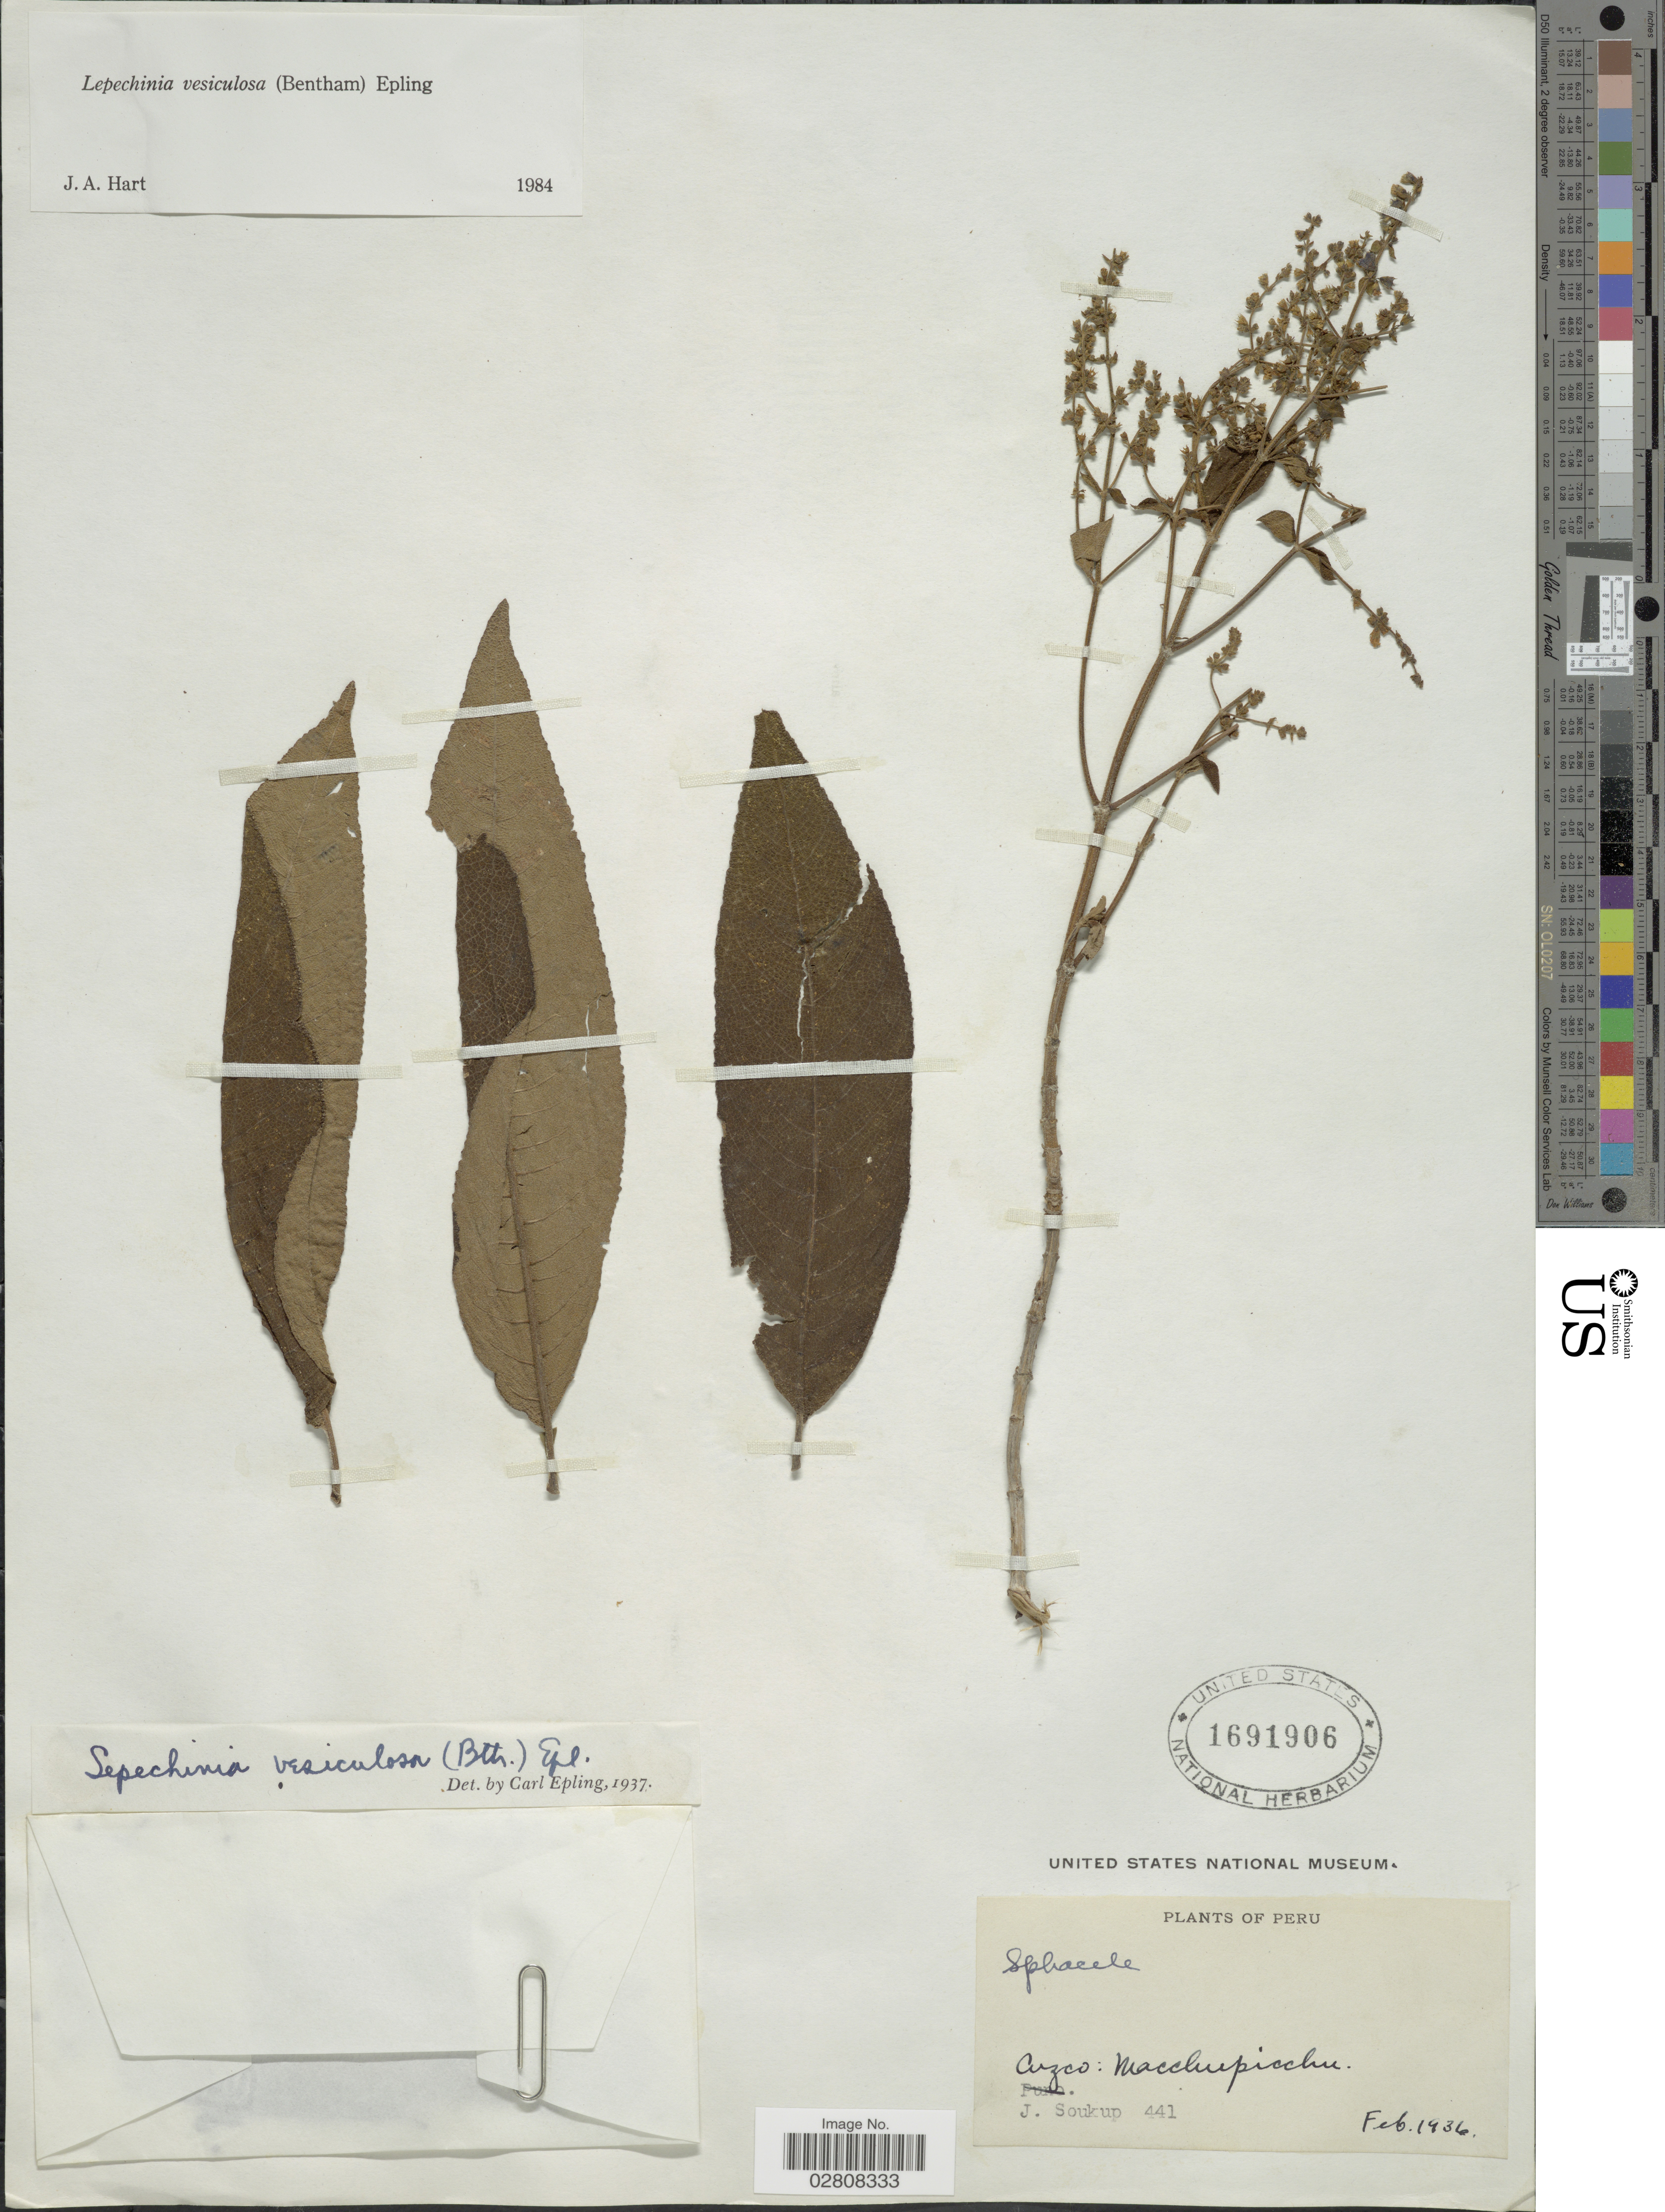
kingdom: Plantae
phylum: Tracheophyta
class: Magnoliopsida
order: Lamiales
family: Lamiaceae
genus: Lepechinia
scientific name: Lepechinia vesiculosa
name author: (Benth.) Epling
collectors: J. Soukup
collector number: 441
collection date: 1936-02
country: Peru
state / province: Cusco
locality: Cuzco: Macchupicchu.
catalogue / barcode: US 1691906